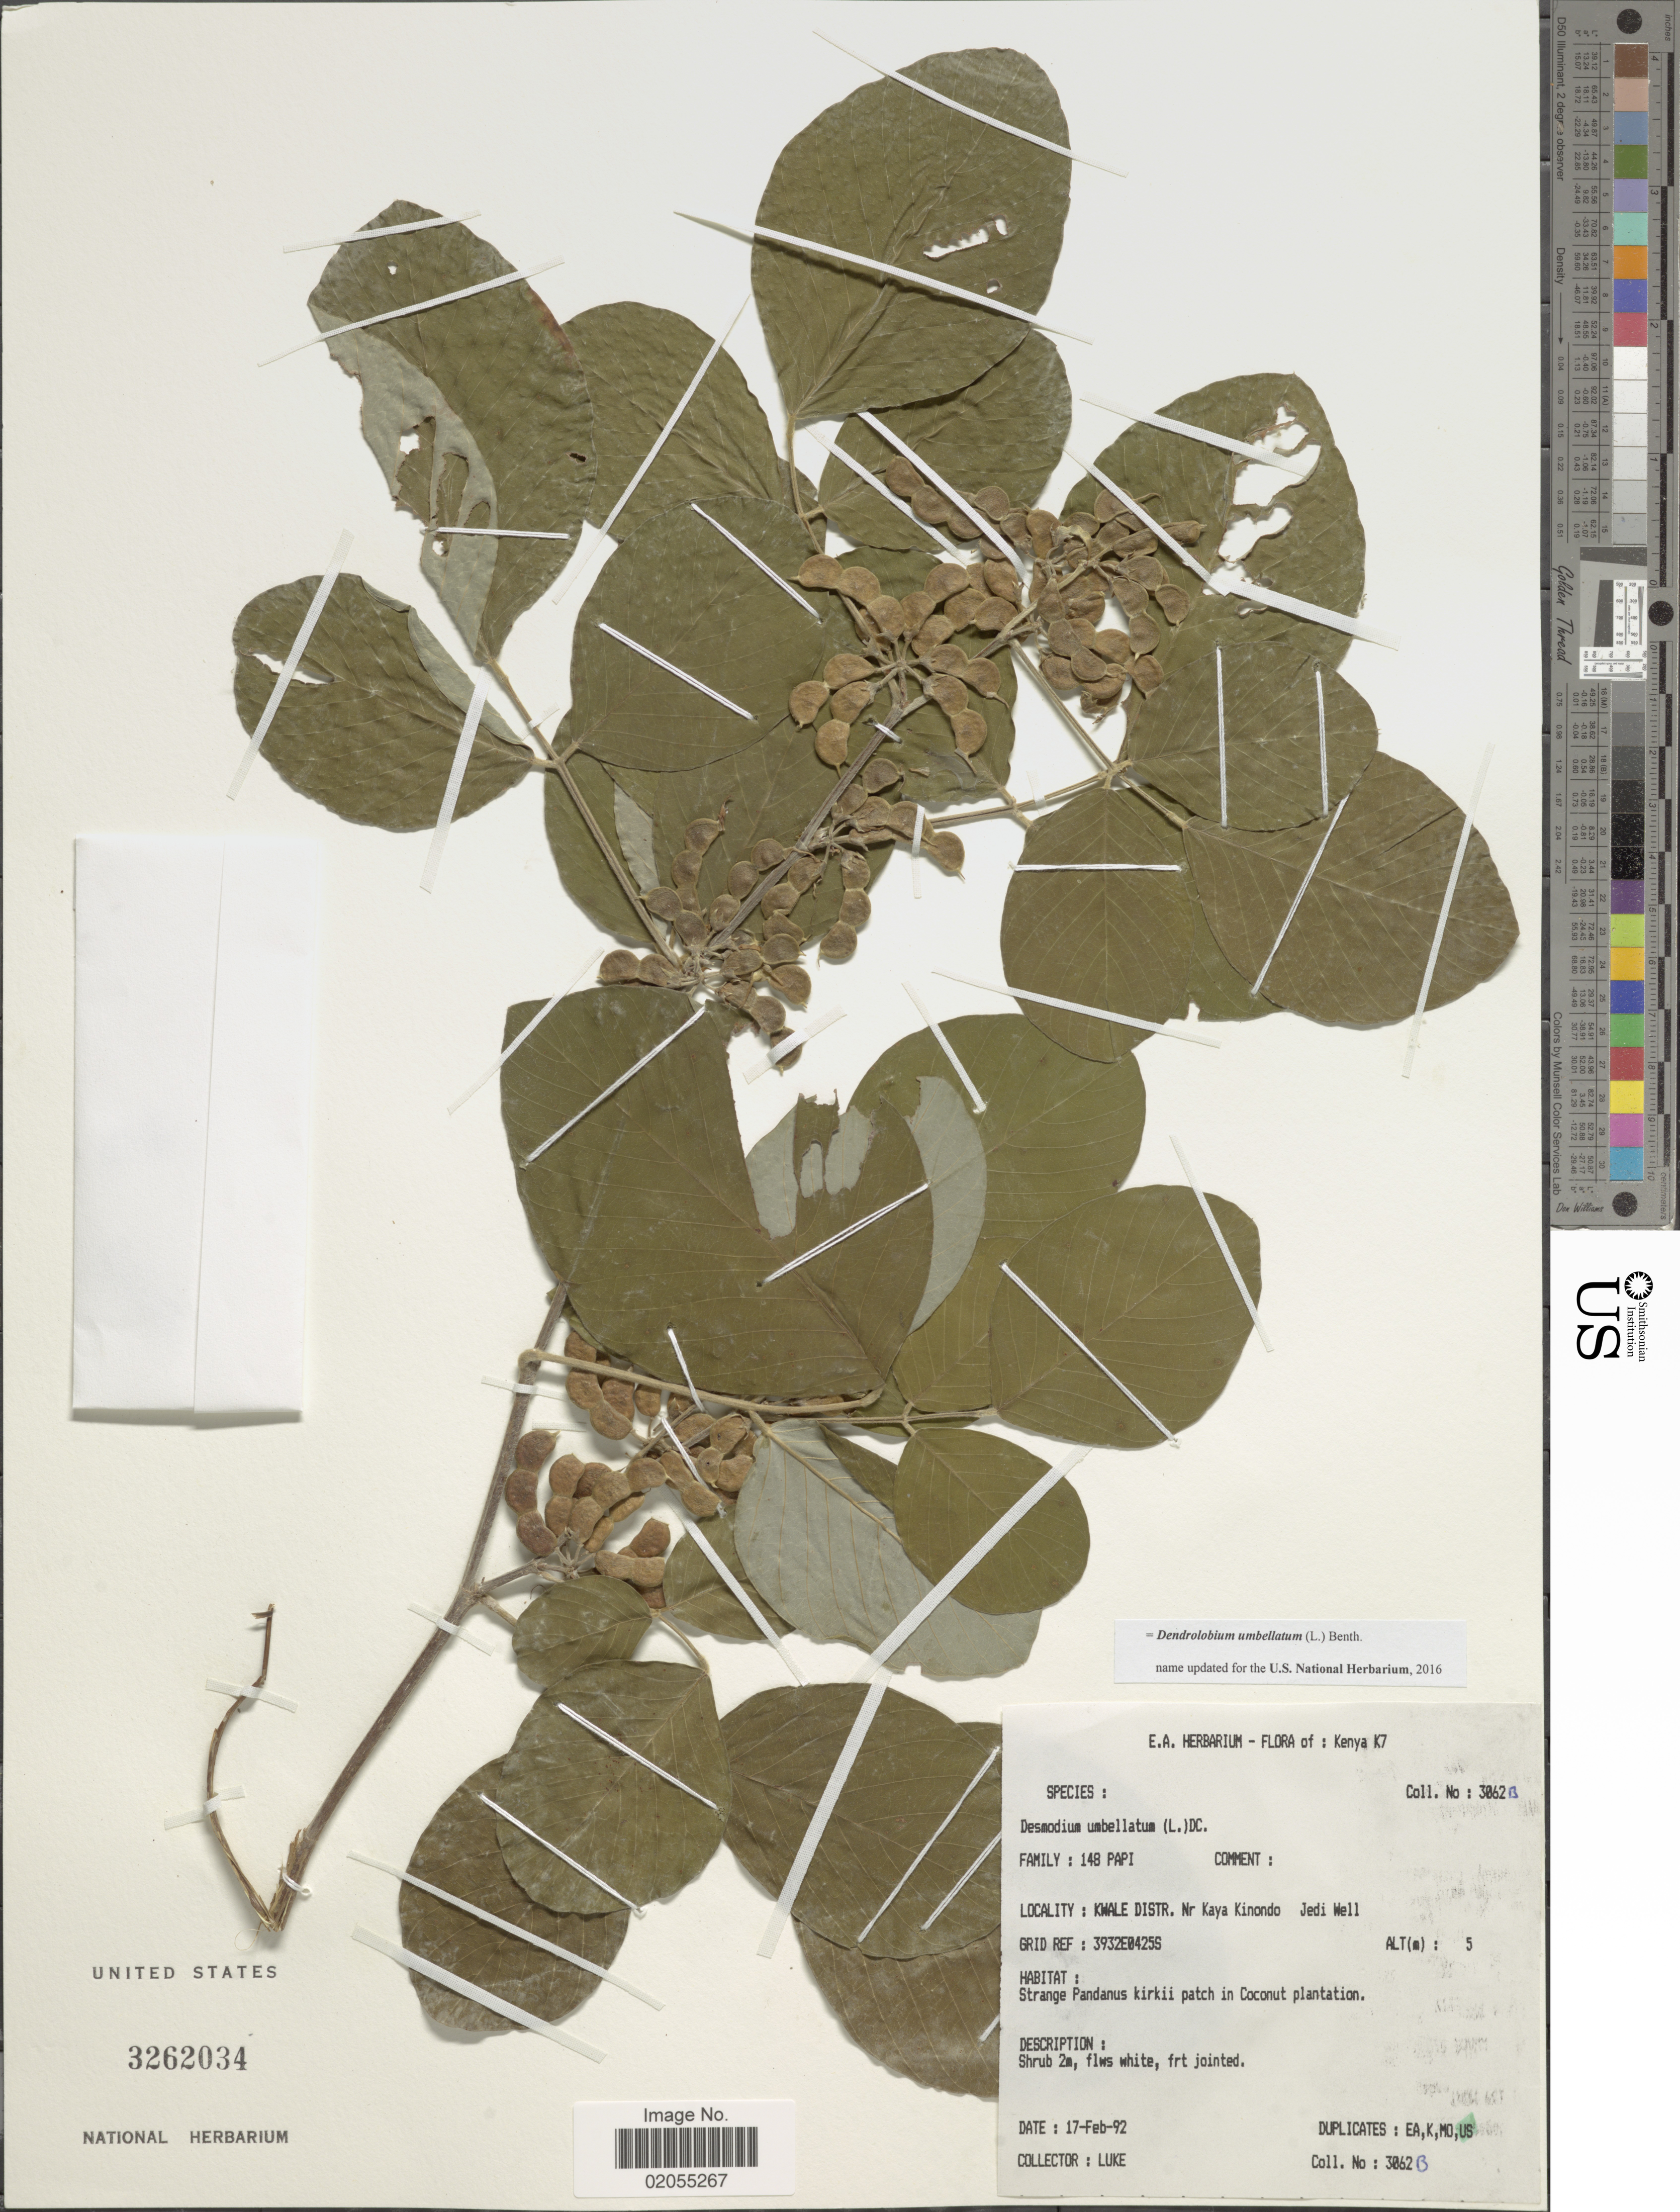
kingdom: Plantae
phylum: Tracheophyta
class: Magnoliopsida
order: Fabales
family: Fabaceae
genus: Desmodium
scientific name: Desmodium umbellatum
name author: (L.) DC.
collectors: -. Luke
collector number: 3062B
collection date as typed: Transcribed d/m/y: 17/2/92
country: Kenya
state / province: Kwale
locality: Kenya K7, Kwale Distr., nr Kaya Kinondo, Jedi Well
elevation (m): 5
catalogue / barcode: US 3262034